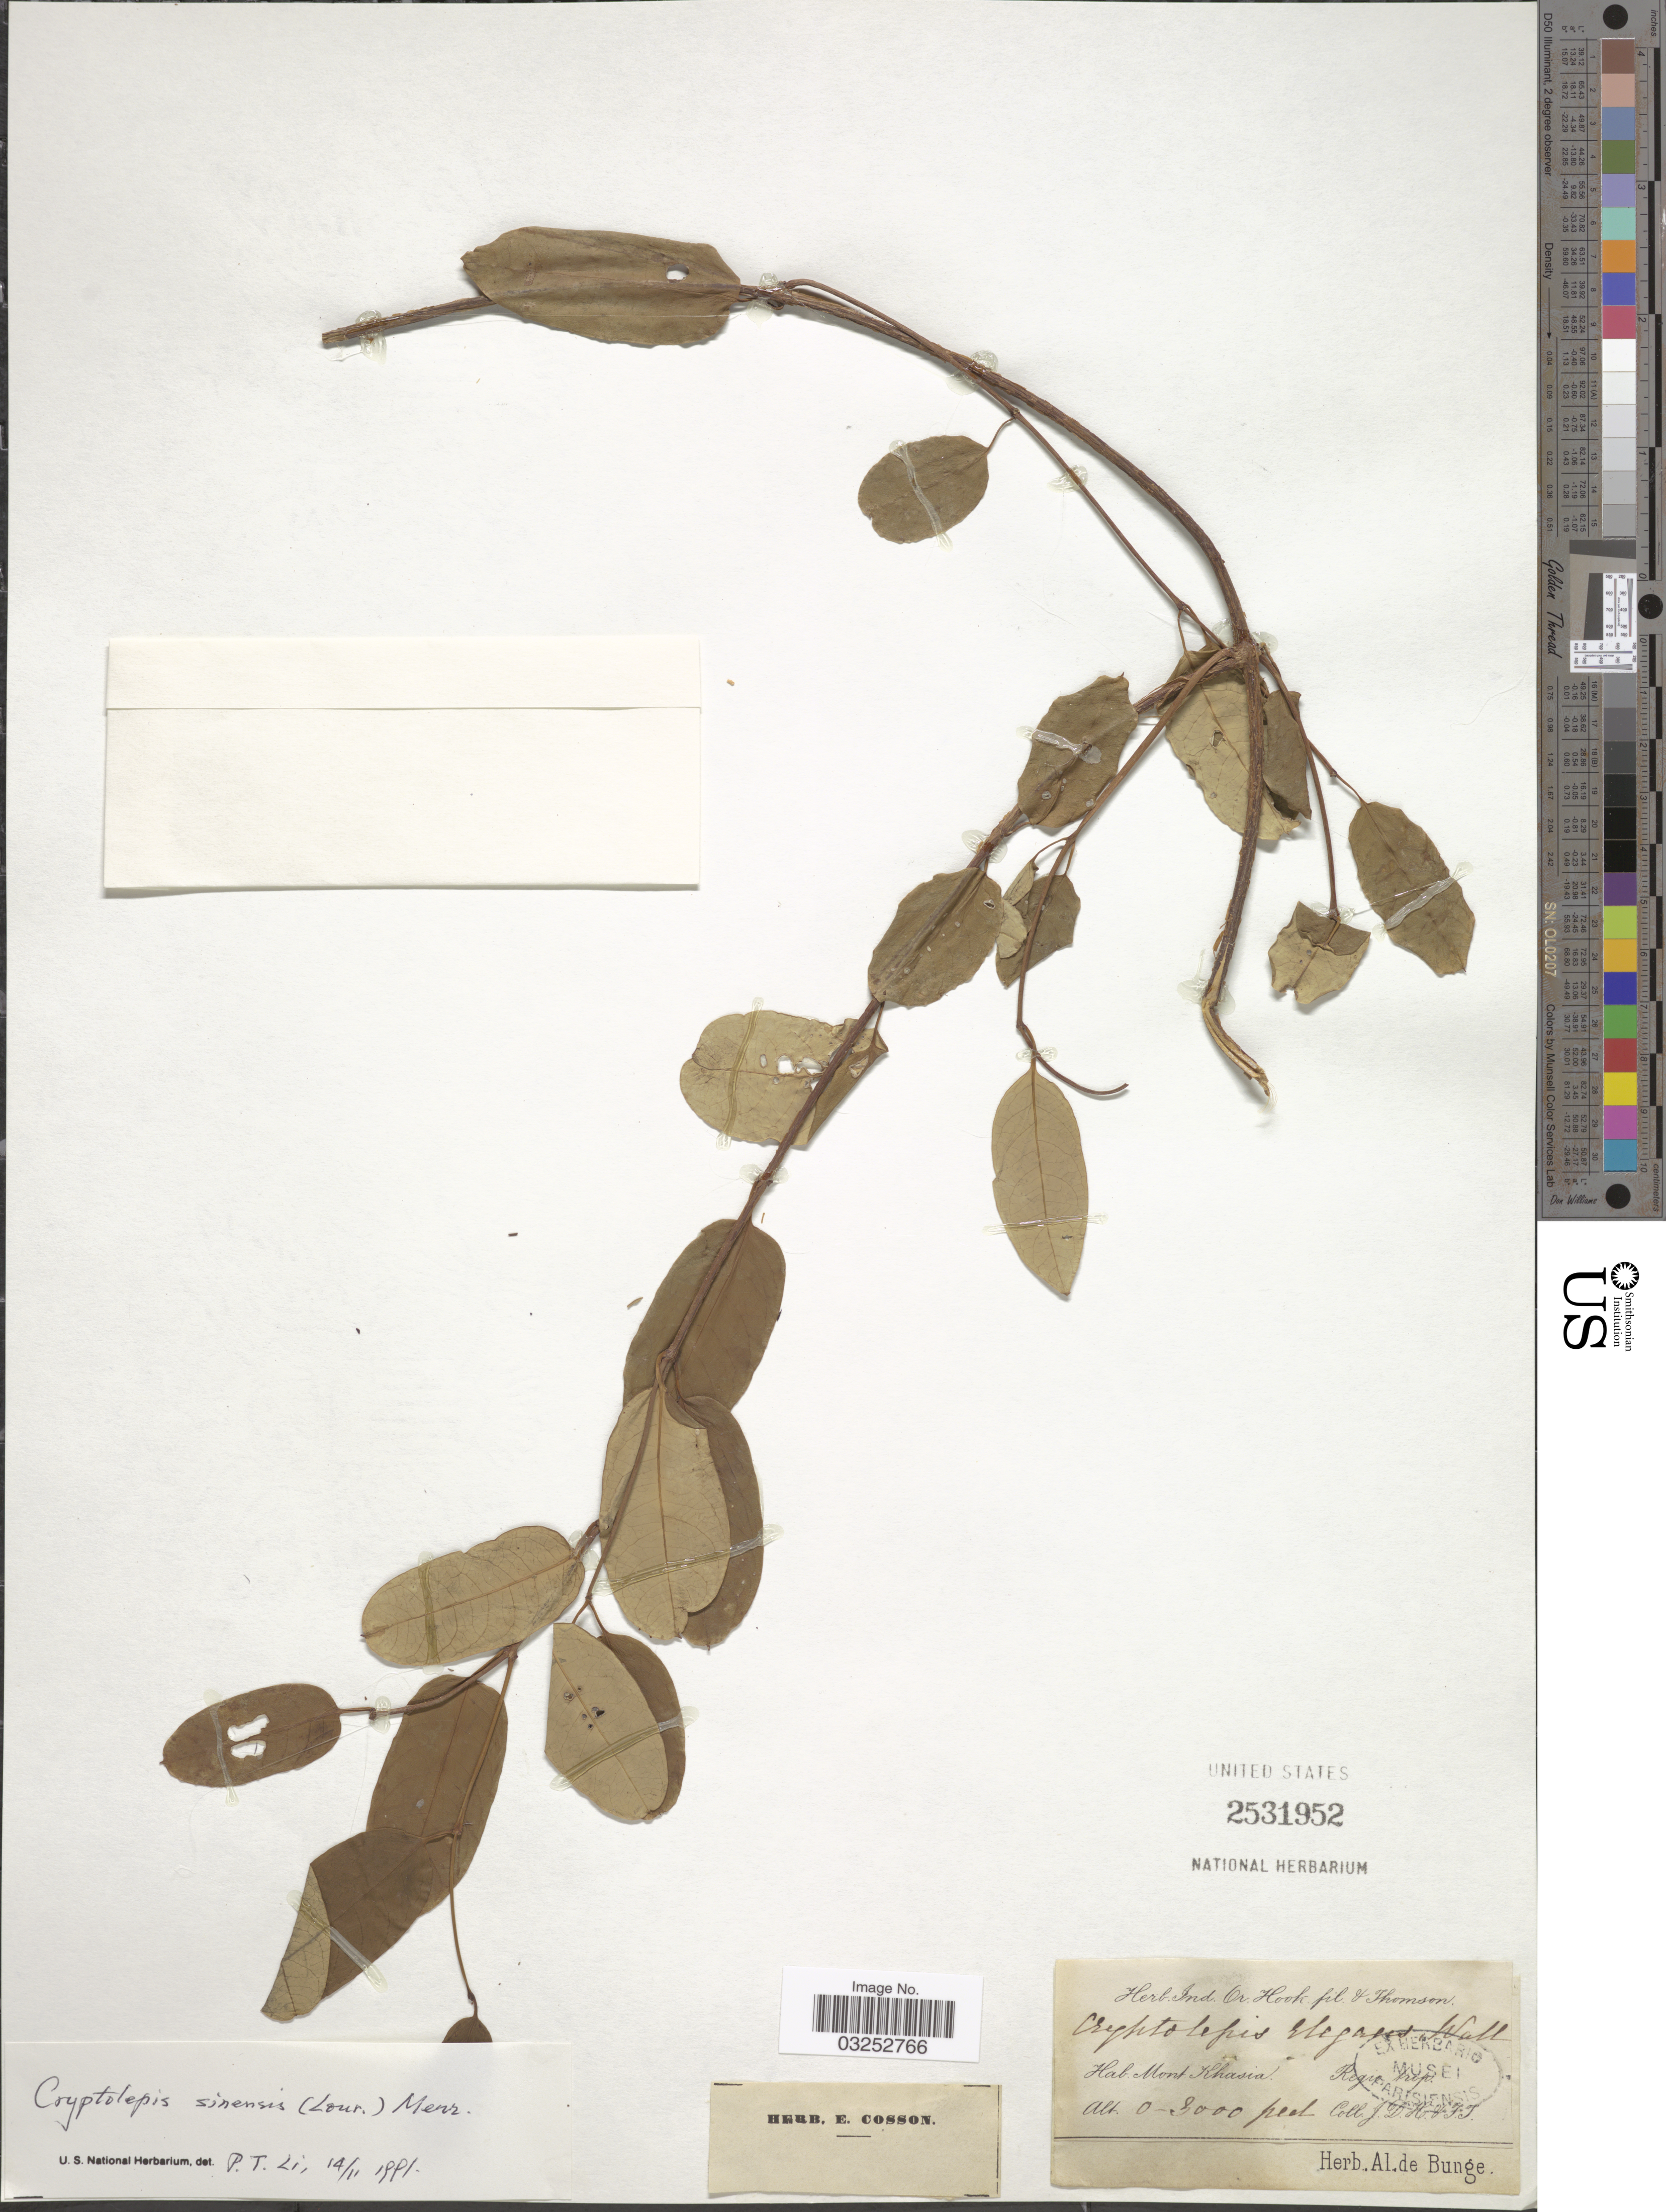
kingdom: Plantae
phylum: Tracheophyta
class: Magnoliopsida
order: Gentianales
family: Apocynaceae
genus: Cryptolepis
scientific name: Cryptolepis sinensis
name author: Merr.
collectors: J. D. Hooker & T. Thomson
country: India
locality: Mont Khasia, Regio trop.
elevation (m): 0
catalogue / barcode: US 2531952